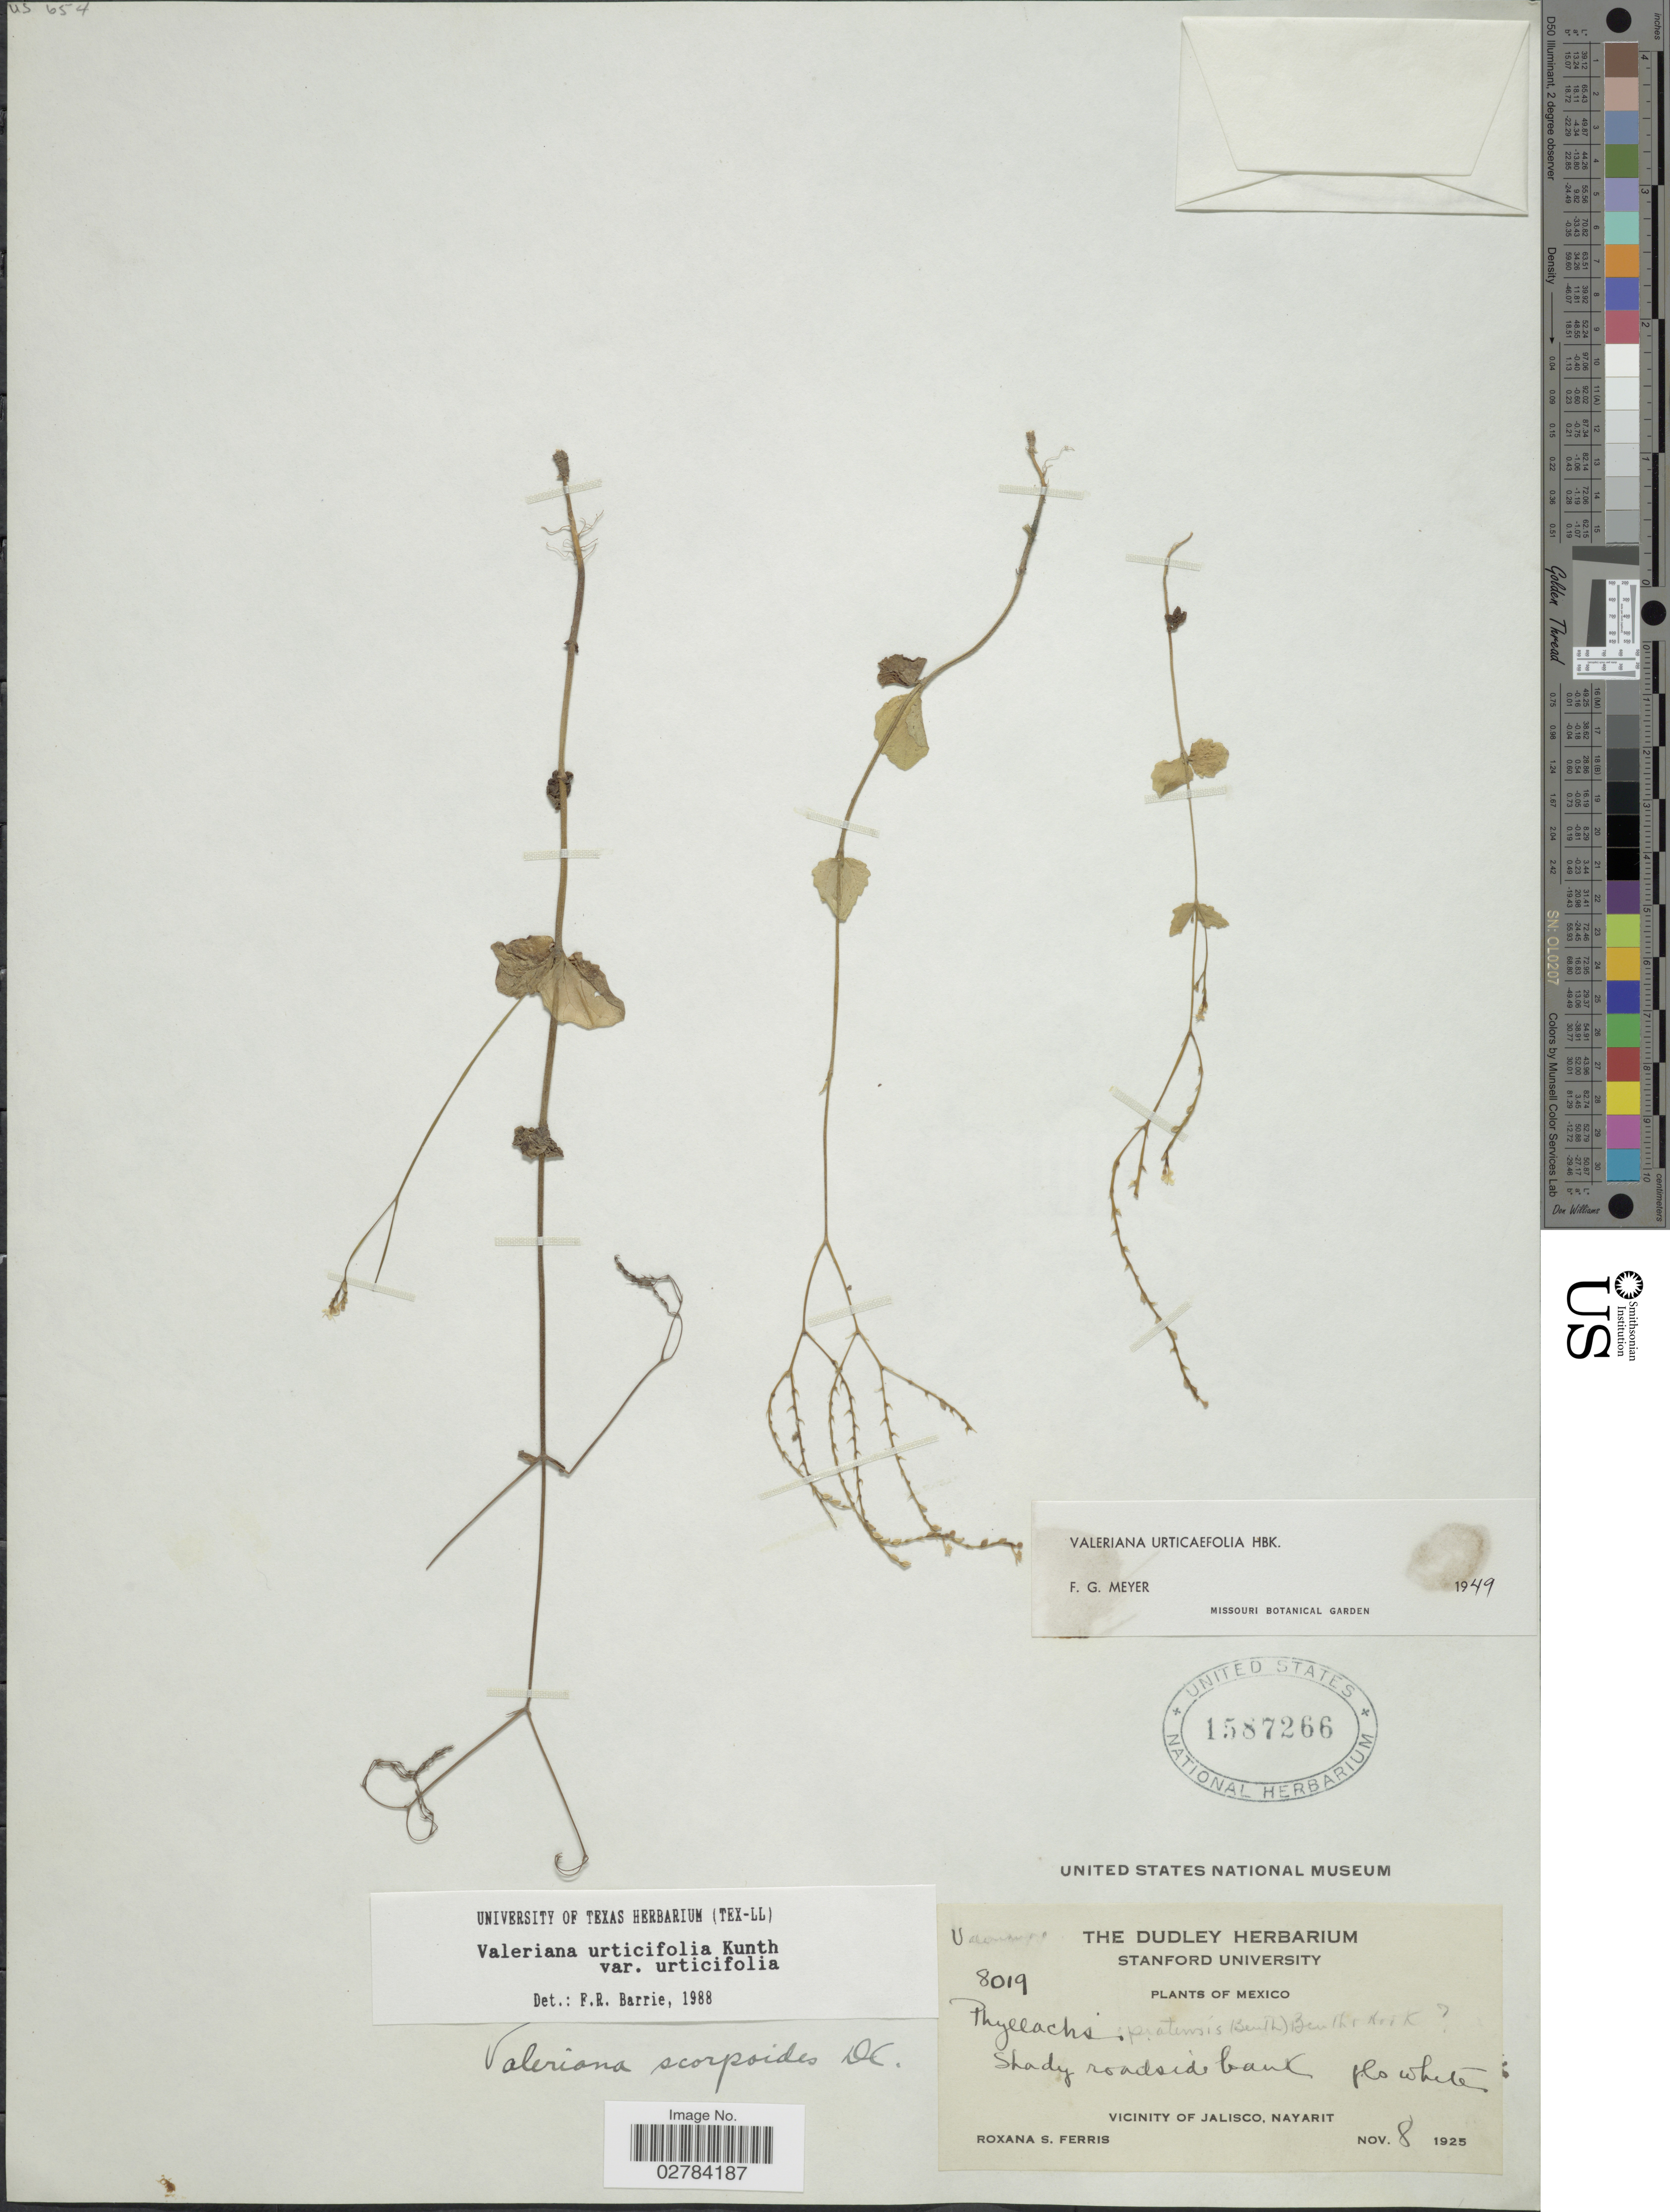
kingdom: Plantae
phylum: Tracheophyta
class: Magnoliopsida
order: Dipsacales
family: Caprifoliaceae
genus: Valeriana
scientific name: Valeriana urticifolia var. urticifolia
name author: Kunth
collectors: R. S. Ferris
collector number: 8019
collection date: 1925-11-08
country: Mexico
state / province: Nayarit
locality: Shady roadside bank, vicinity of Jalisco.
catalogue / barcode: US 1587266